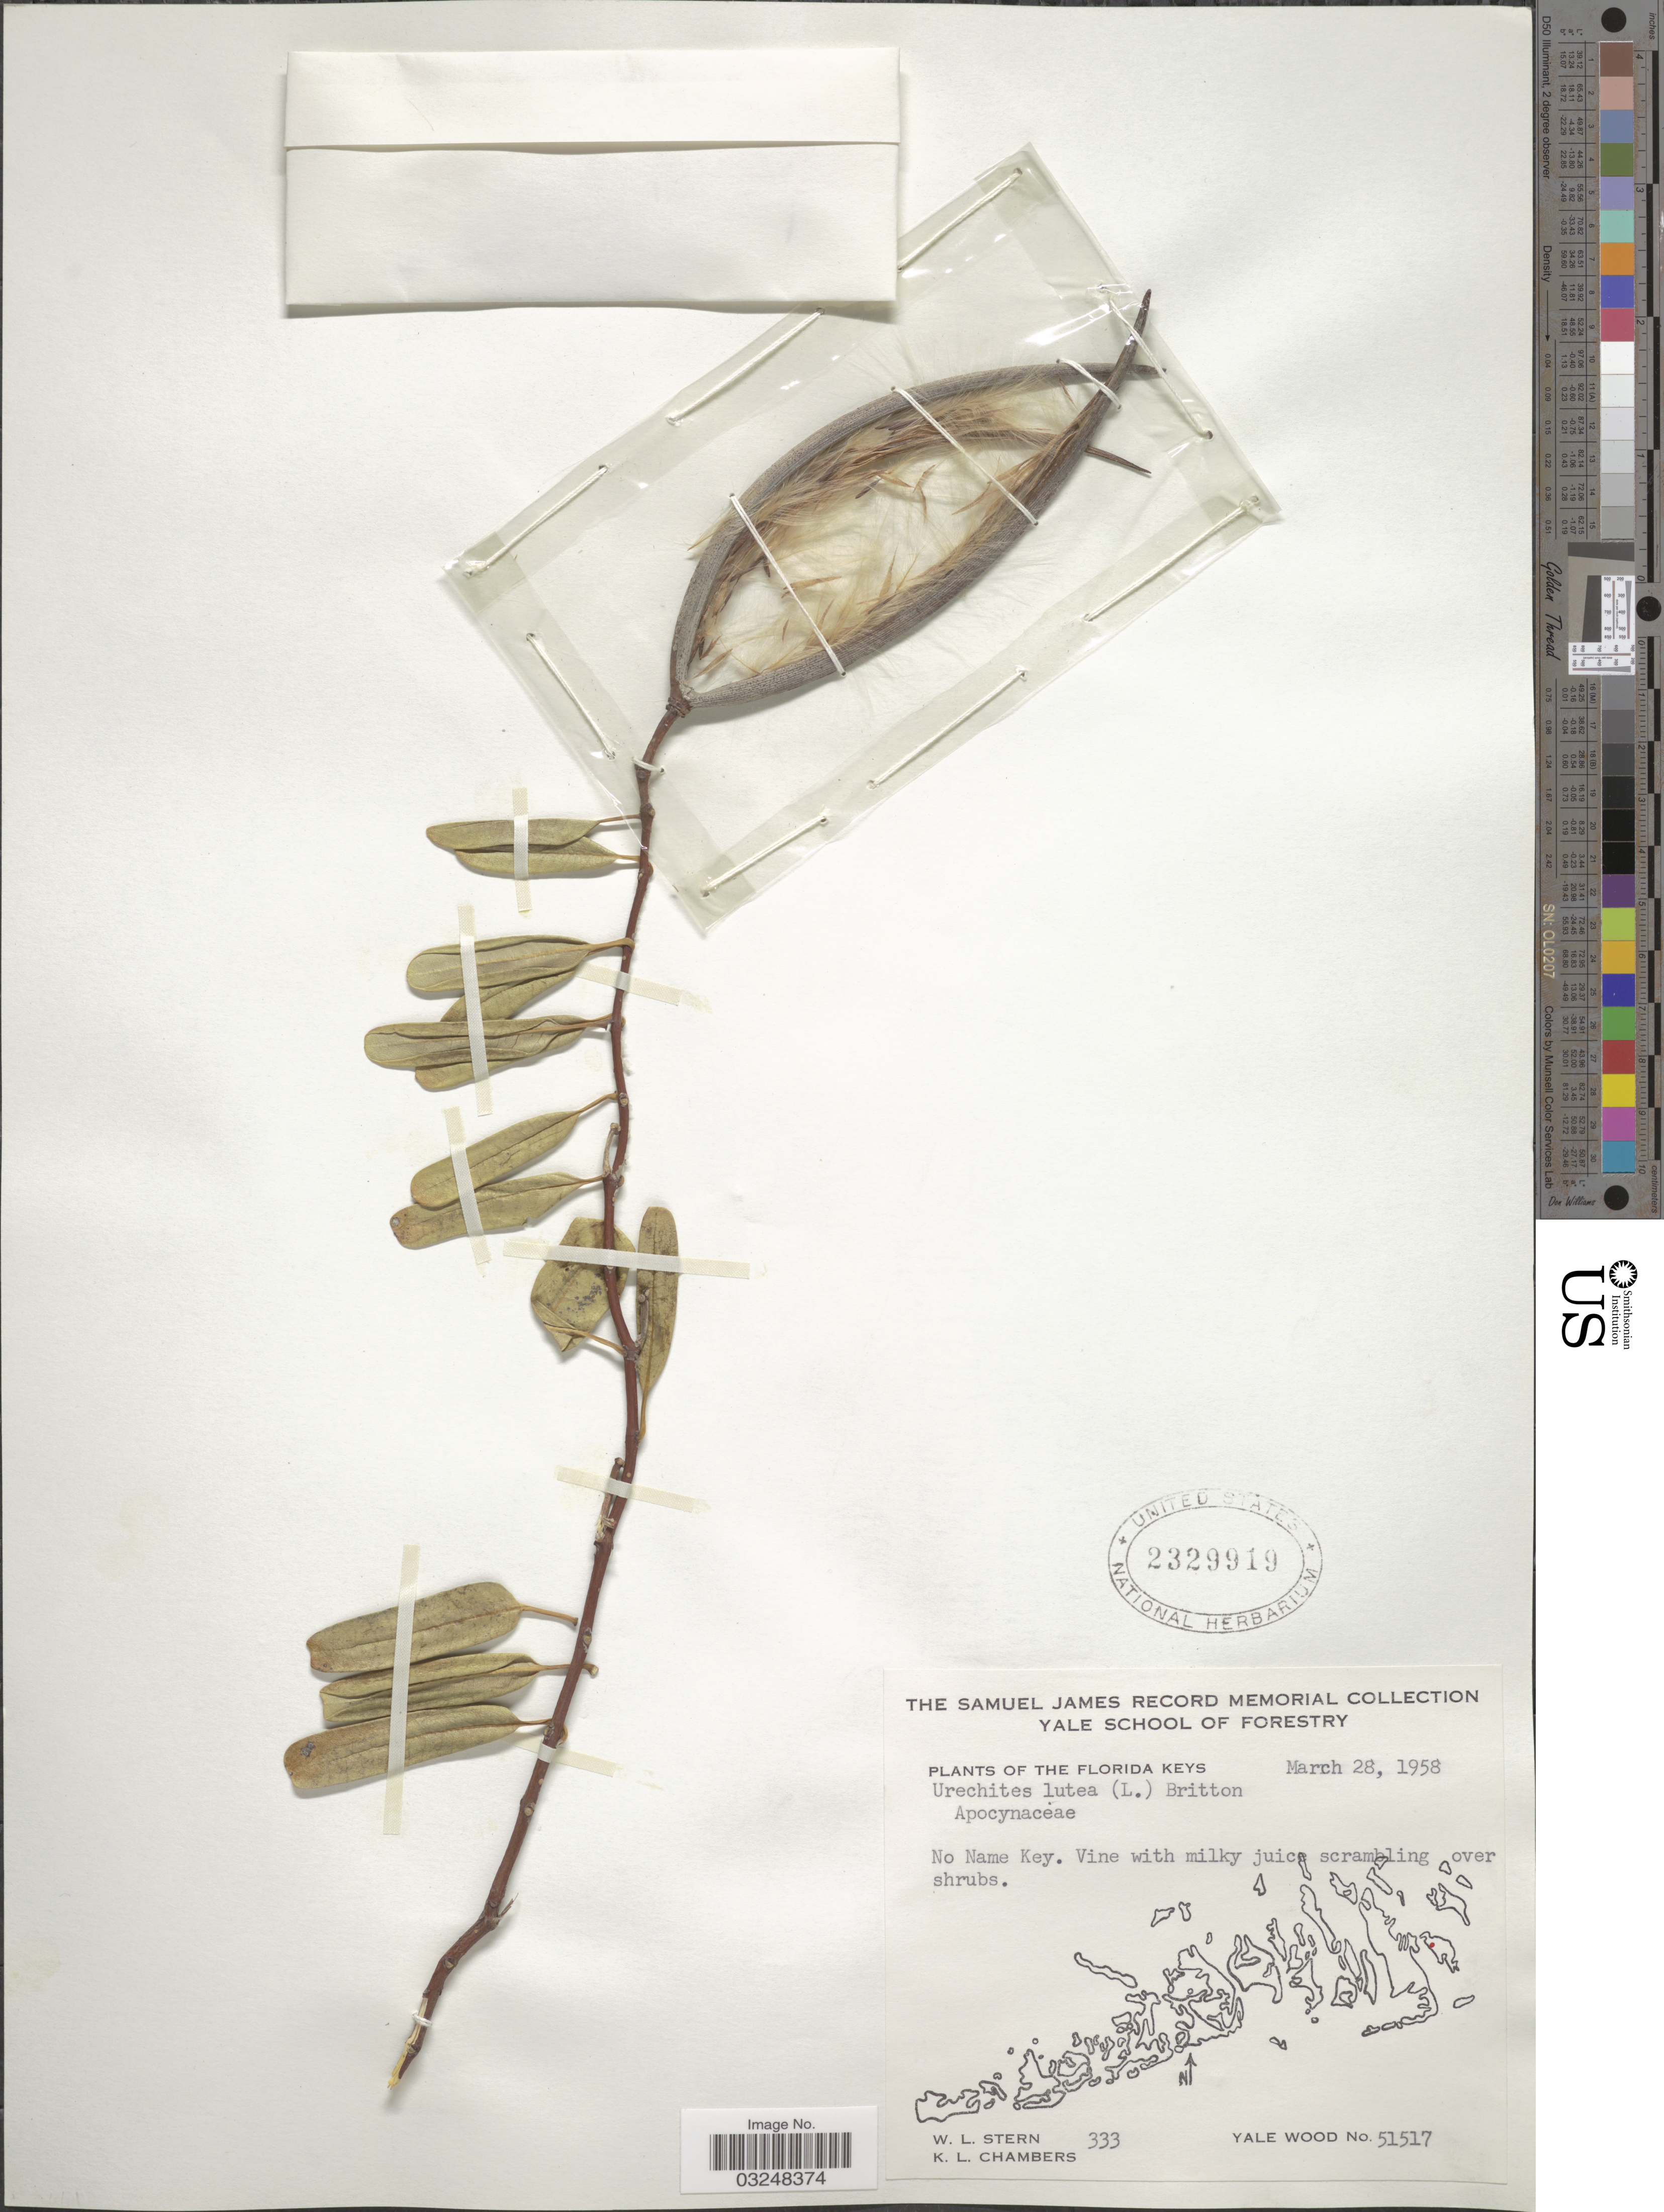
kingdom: Plantae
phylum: Tracheophyta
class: Magnoliopsida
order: Gentianales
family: Apocynaceae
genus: Urechites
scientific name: Urechites lutea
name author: (L.) Britton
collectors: W. L. Stern & K. Chambers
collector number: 333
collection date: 1958-03-28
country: United States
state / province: Florida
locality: The Florida Keys. No Name Key.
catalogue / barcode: US 2329919